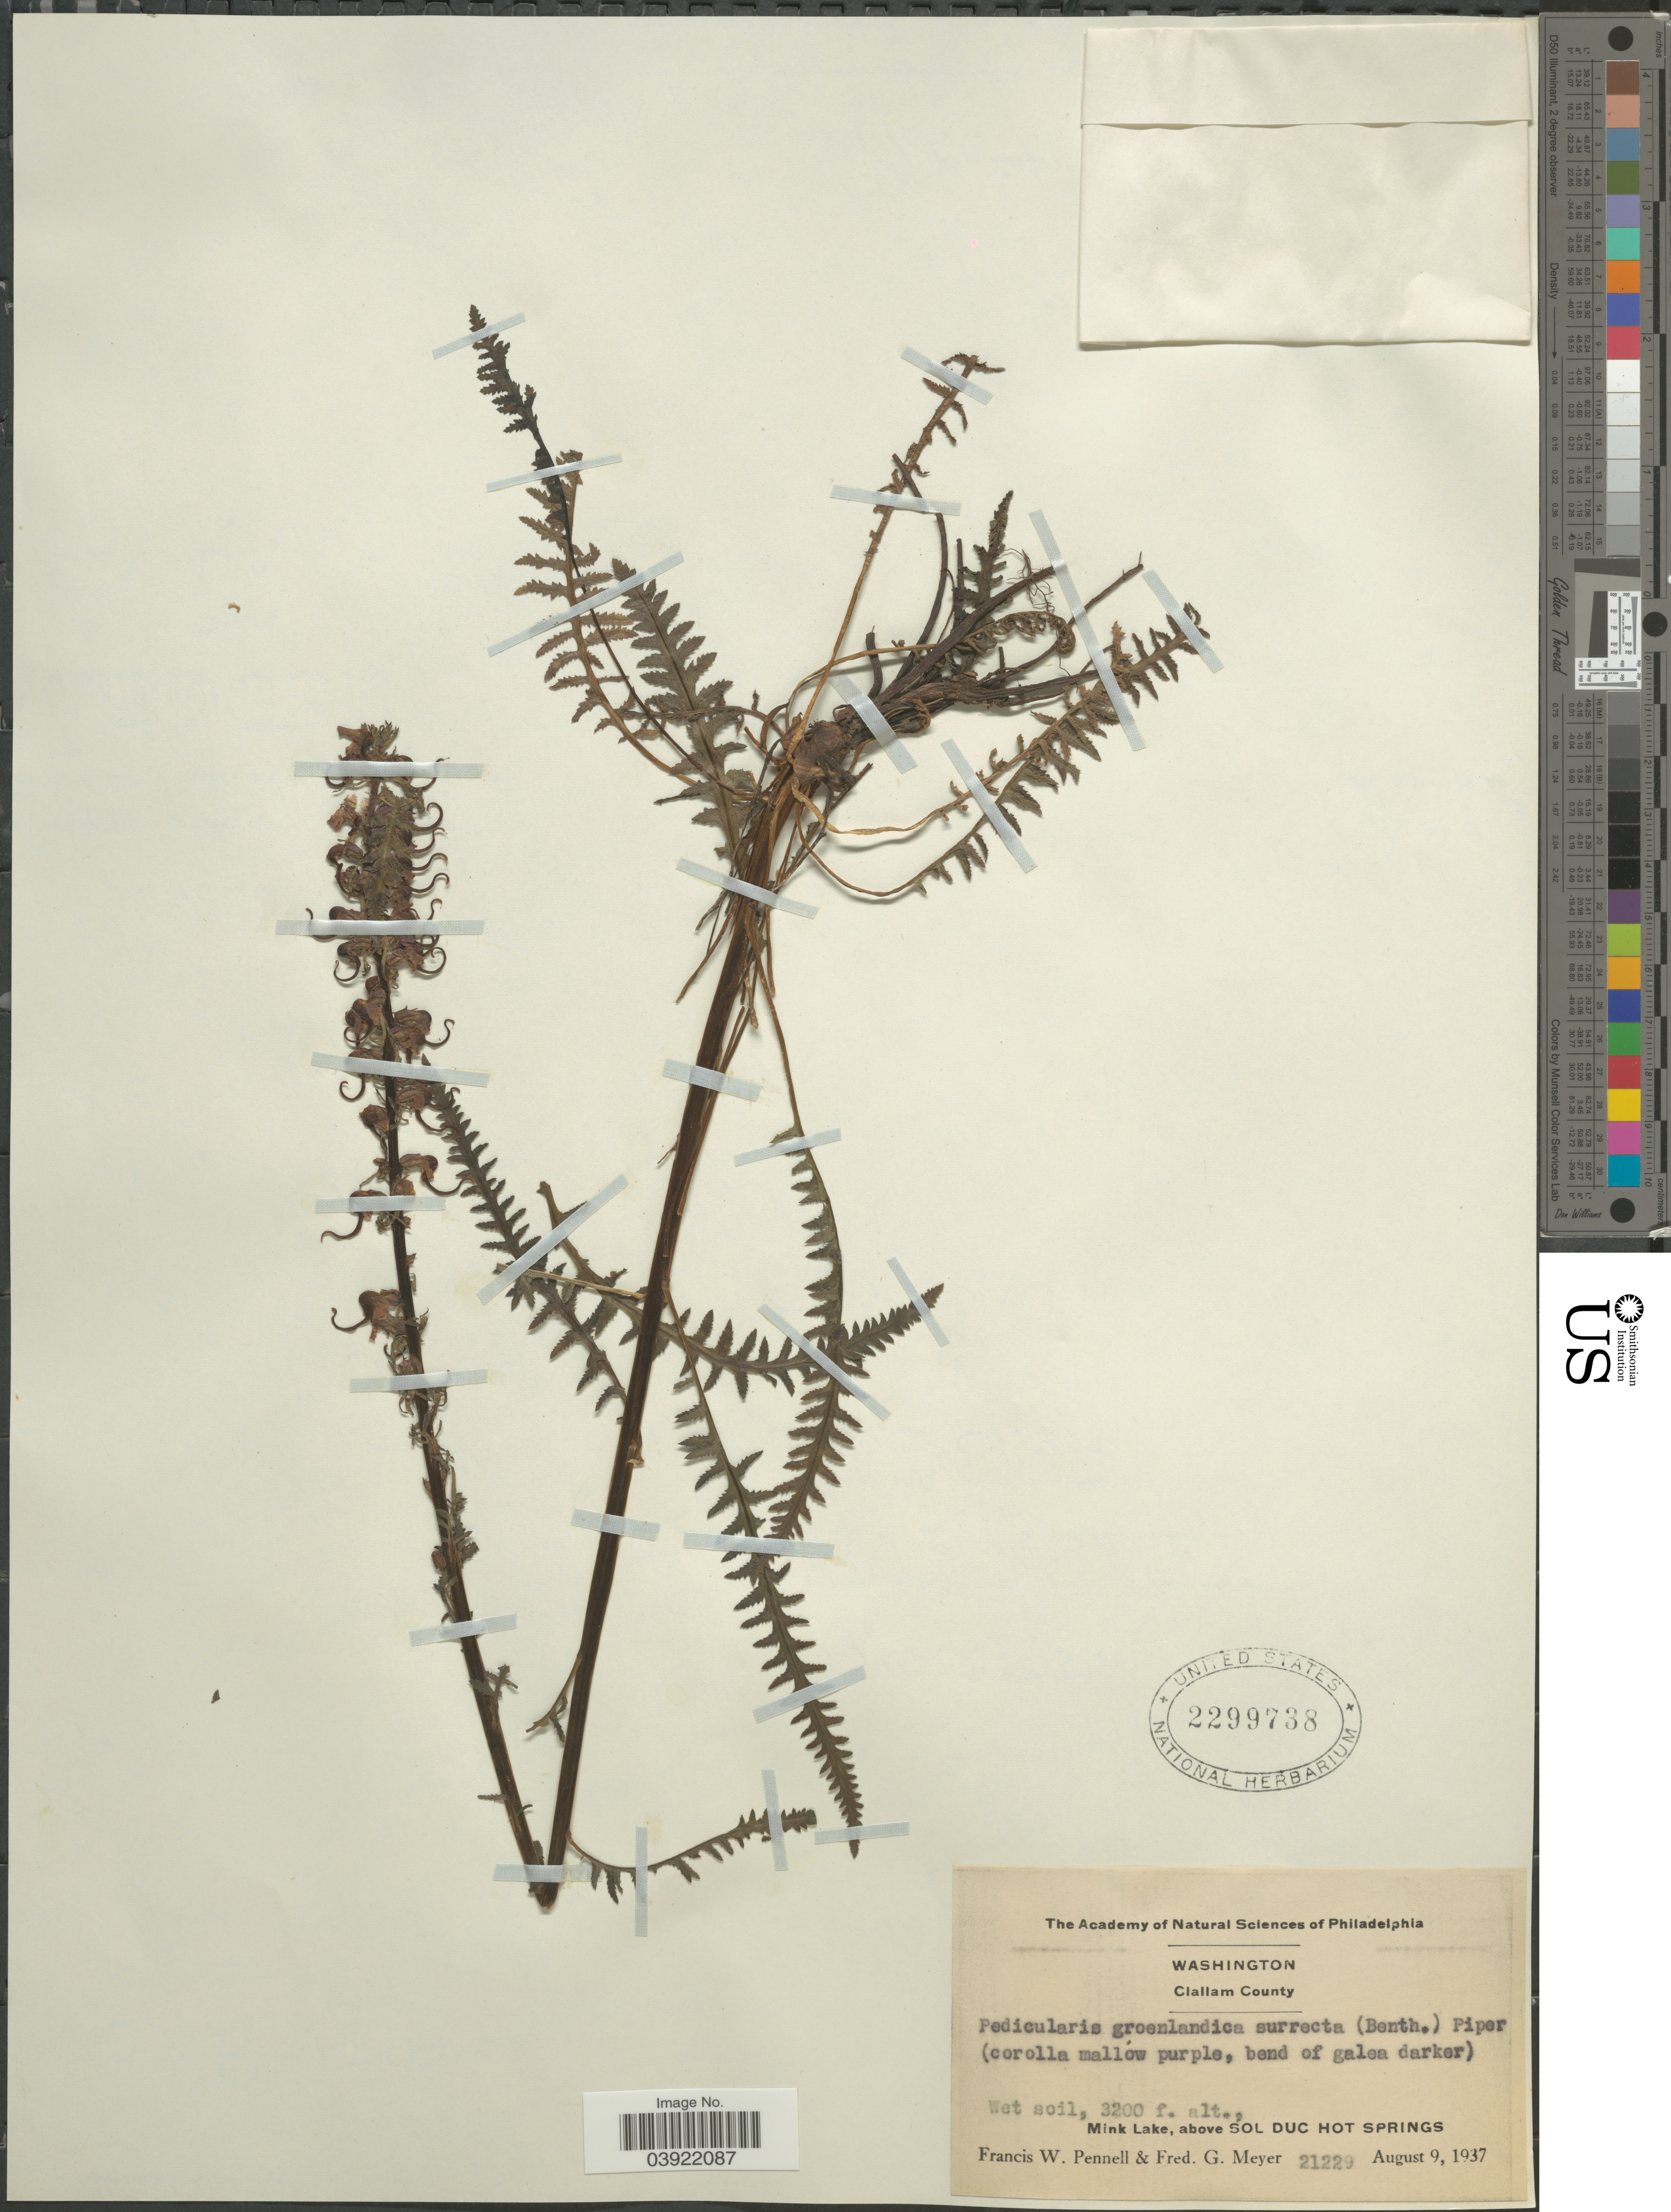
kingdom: Plantae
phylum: Tracheophyta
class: Magnoliopsida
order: Lamiales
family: Orobanchaceae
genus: Pedicularis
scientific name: Pedicularis groenlandica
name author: Retz.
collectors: F. W. Pennell & F. G. Meyer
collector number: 21229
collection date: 1937-08-09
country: United States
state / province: Washington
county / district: Clallam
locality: Clallam County. Mink Lake, above Sol Duc Hot Springs.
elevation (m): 975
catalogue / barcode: US 2299738